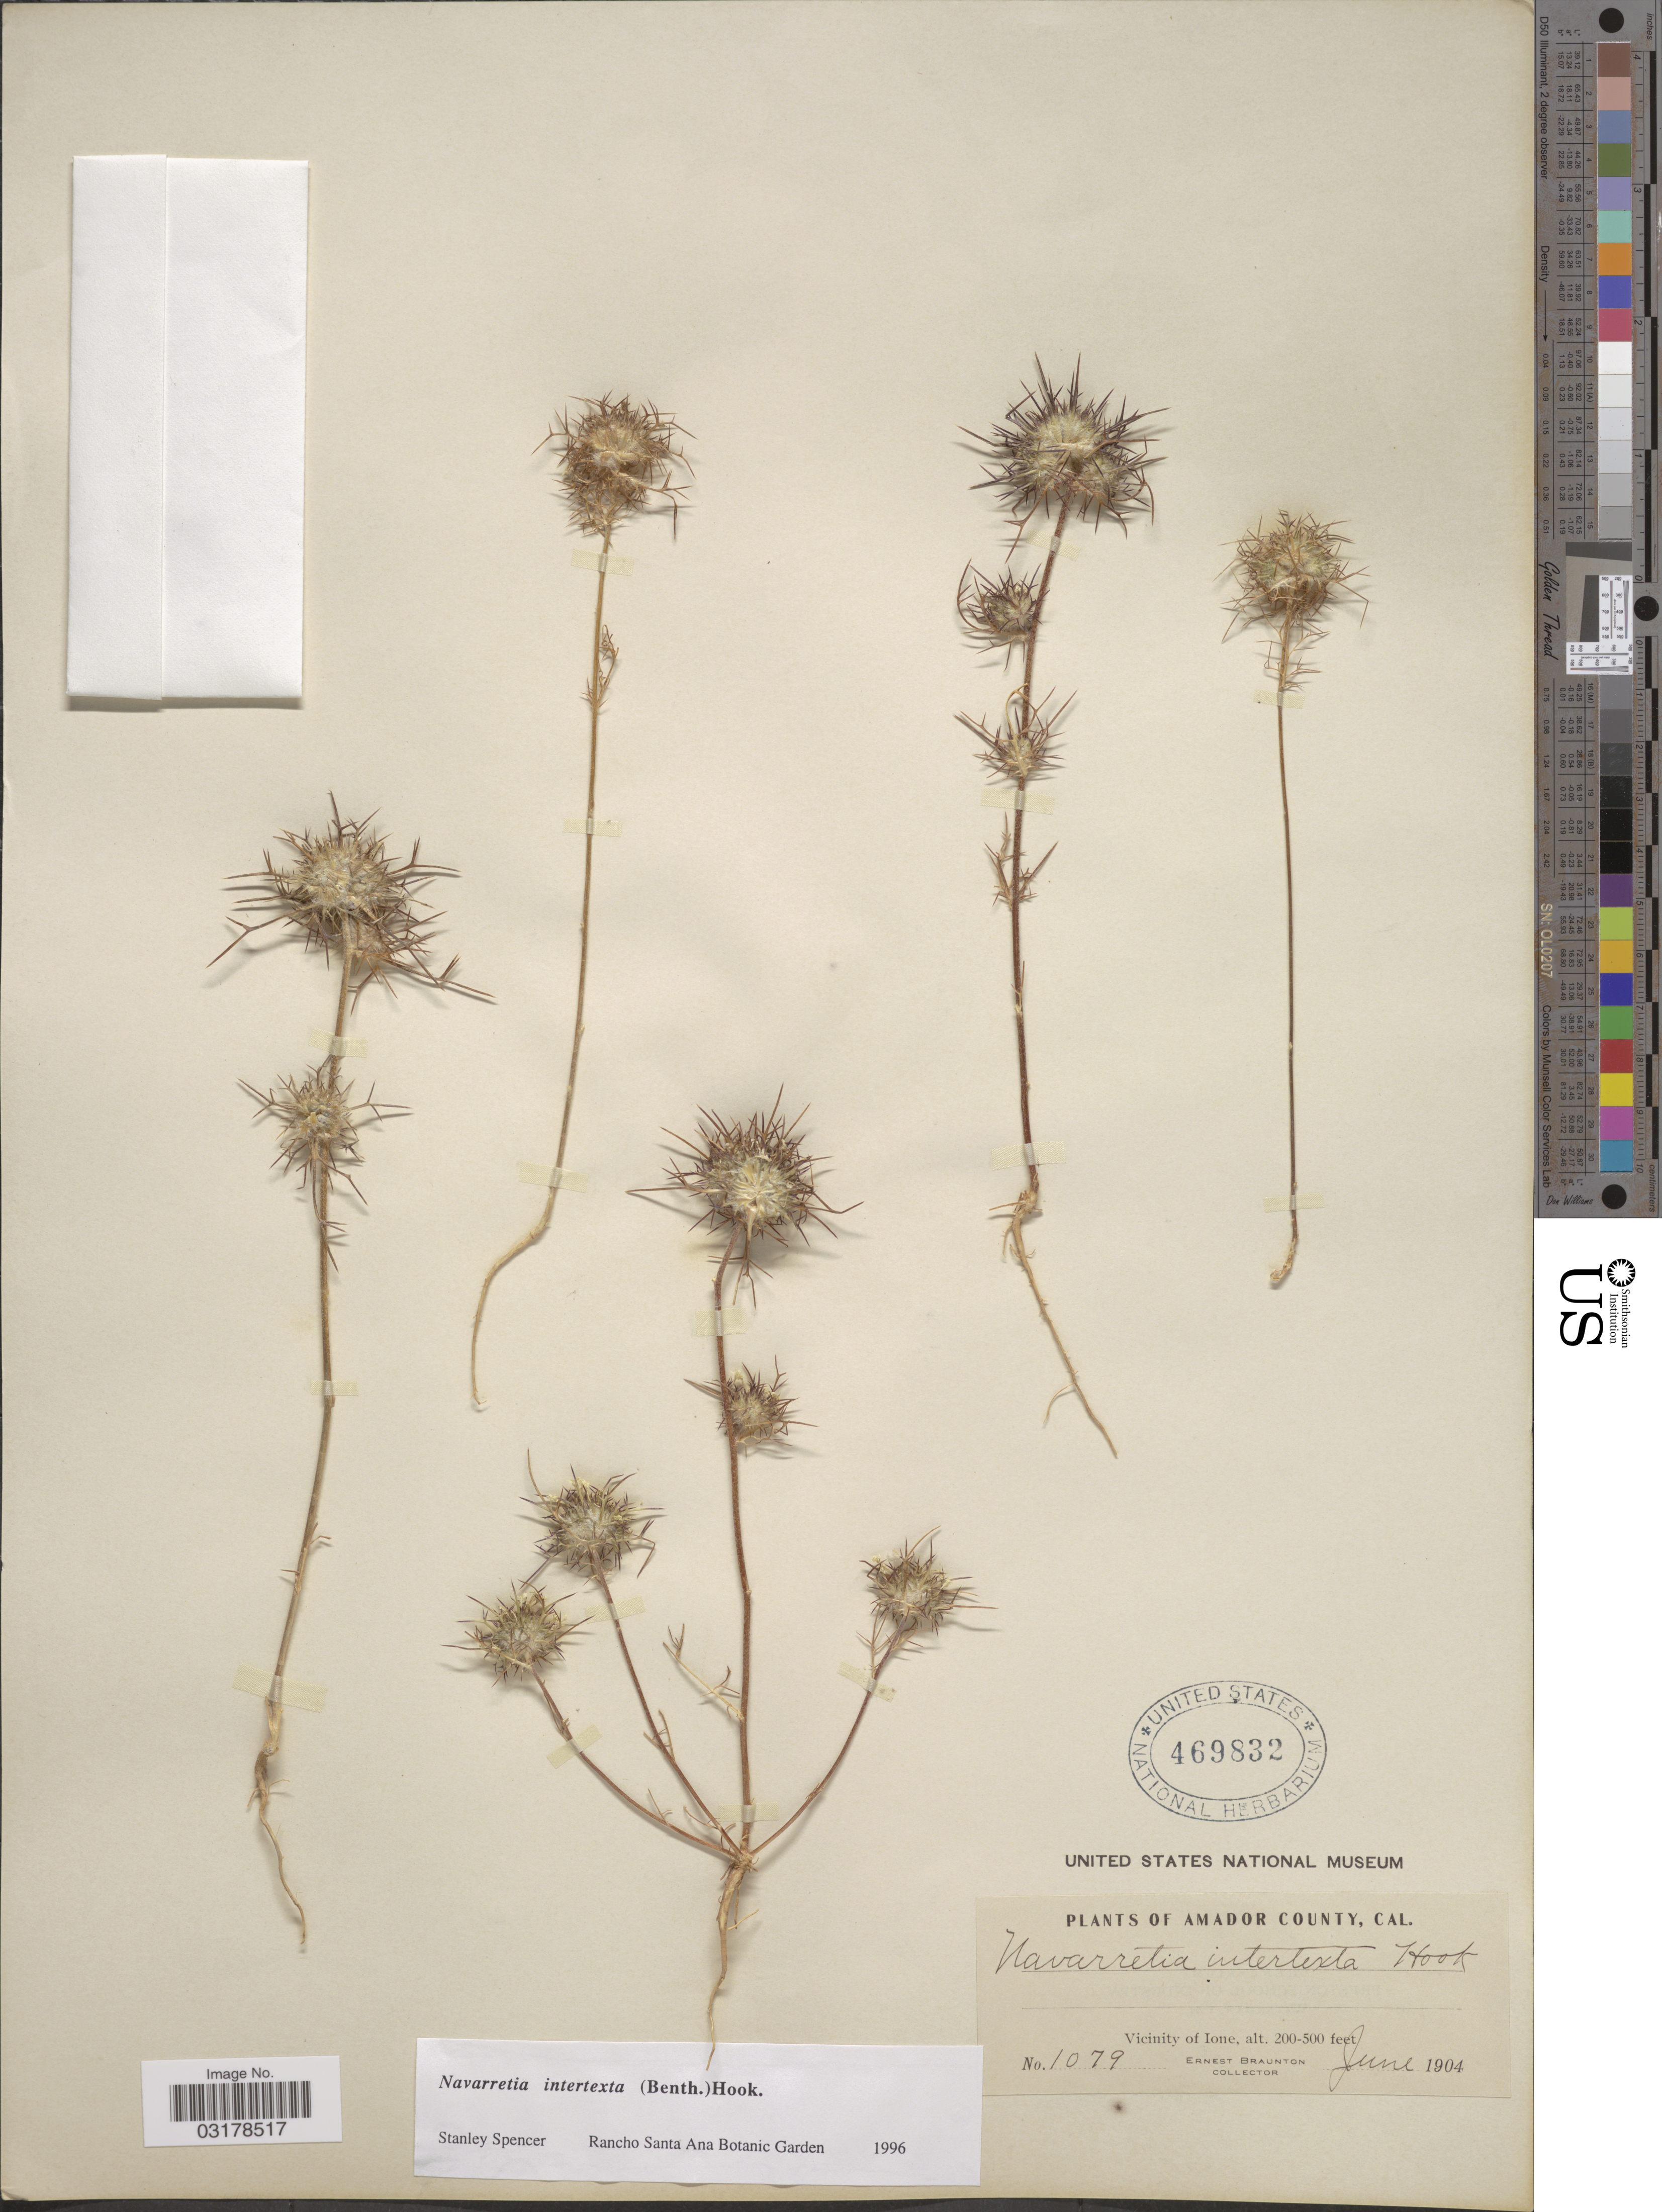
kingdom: Plantae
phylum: Tracheophyta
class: Magnoliopsida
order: Ericales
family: Polemoniaceae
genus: Navarretia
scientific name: Navarretia intertexta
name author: (Benth.) Hook.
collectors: E. Braunton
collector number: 1079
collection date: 1904-06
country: United States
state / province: California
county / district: Amador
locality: Amador County. Vicinity of Ione.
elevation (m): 61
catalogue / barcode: US 469832